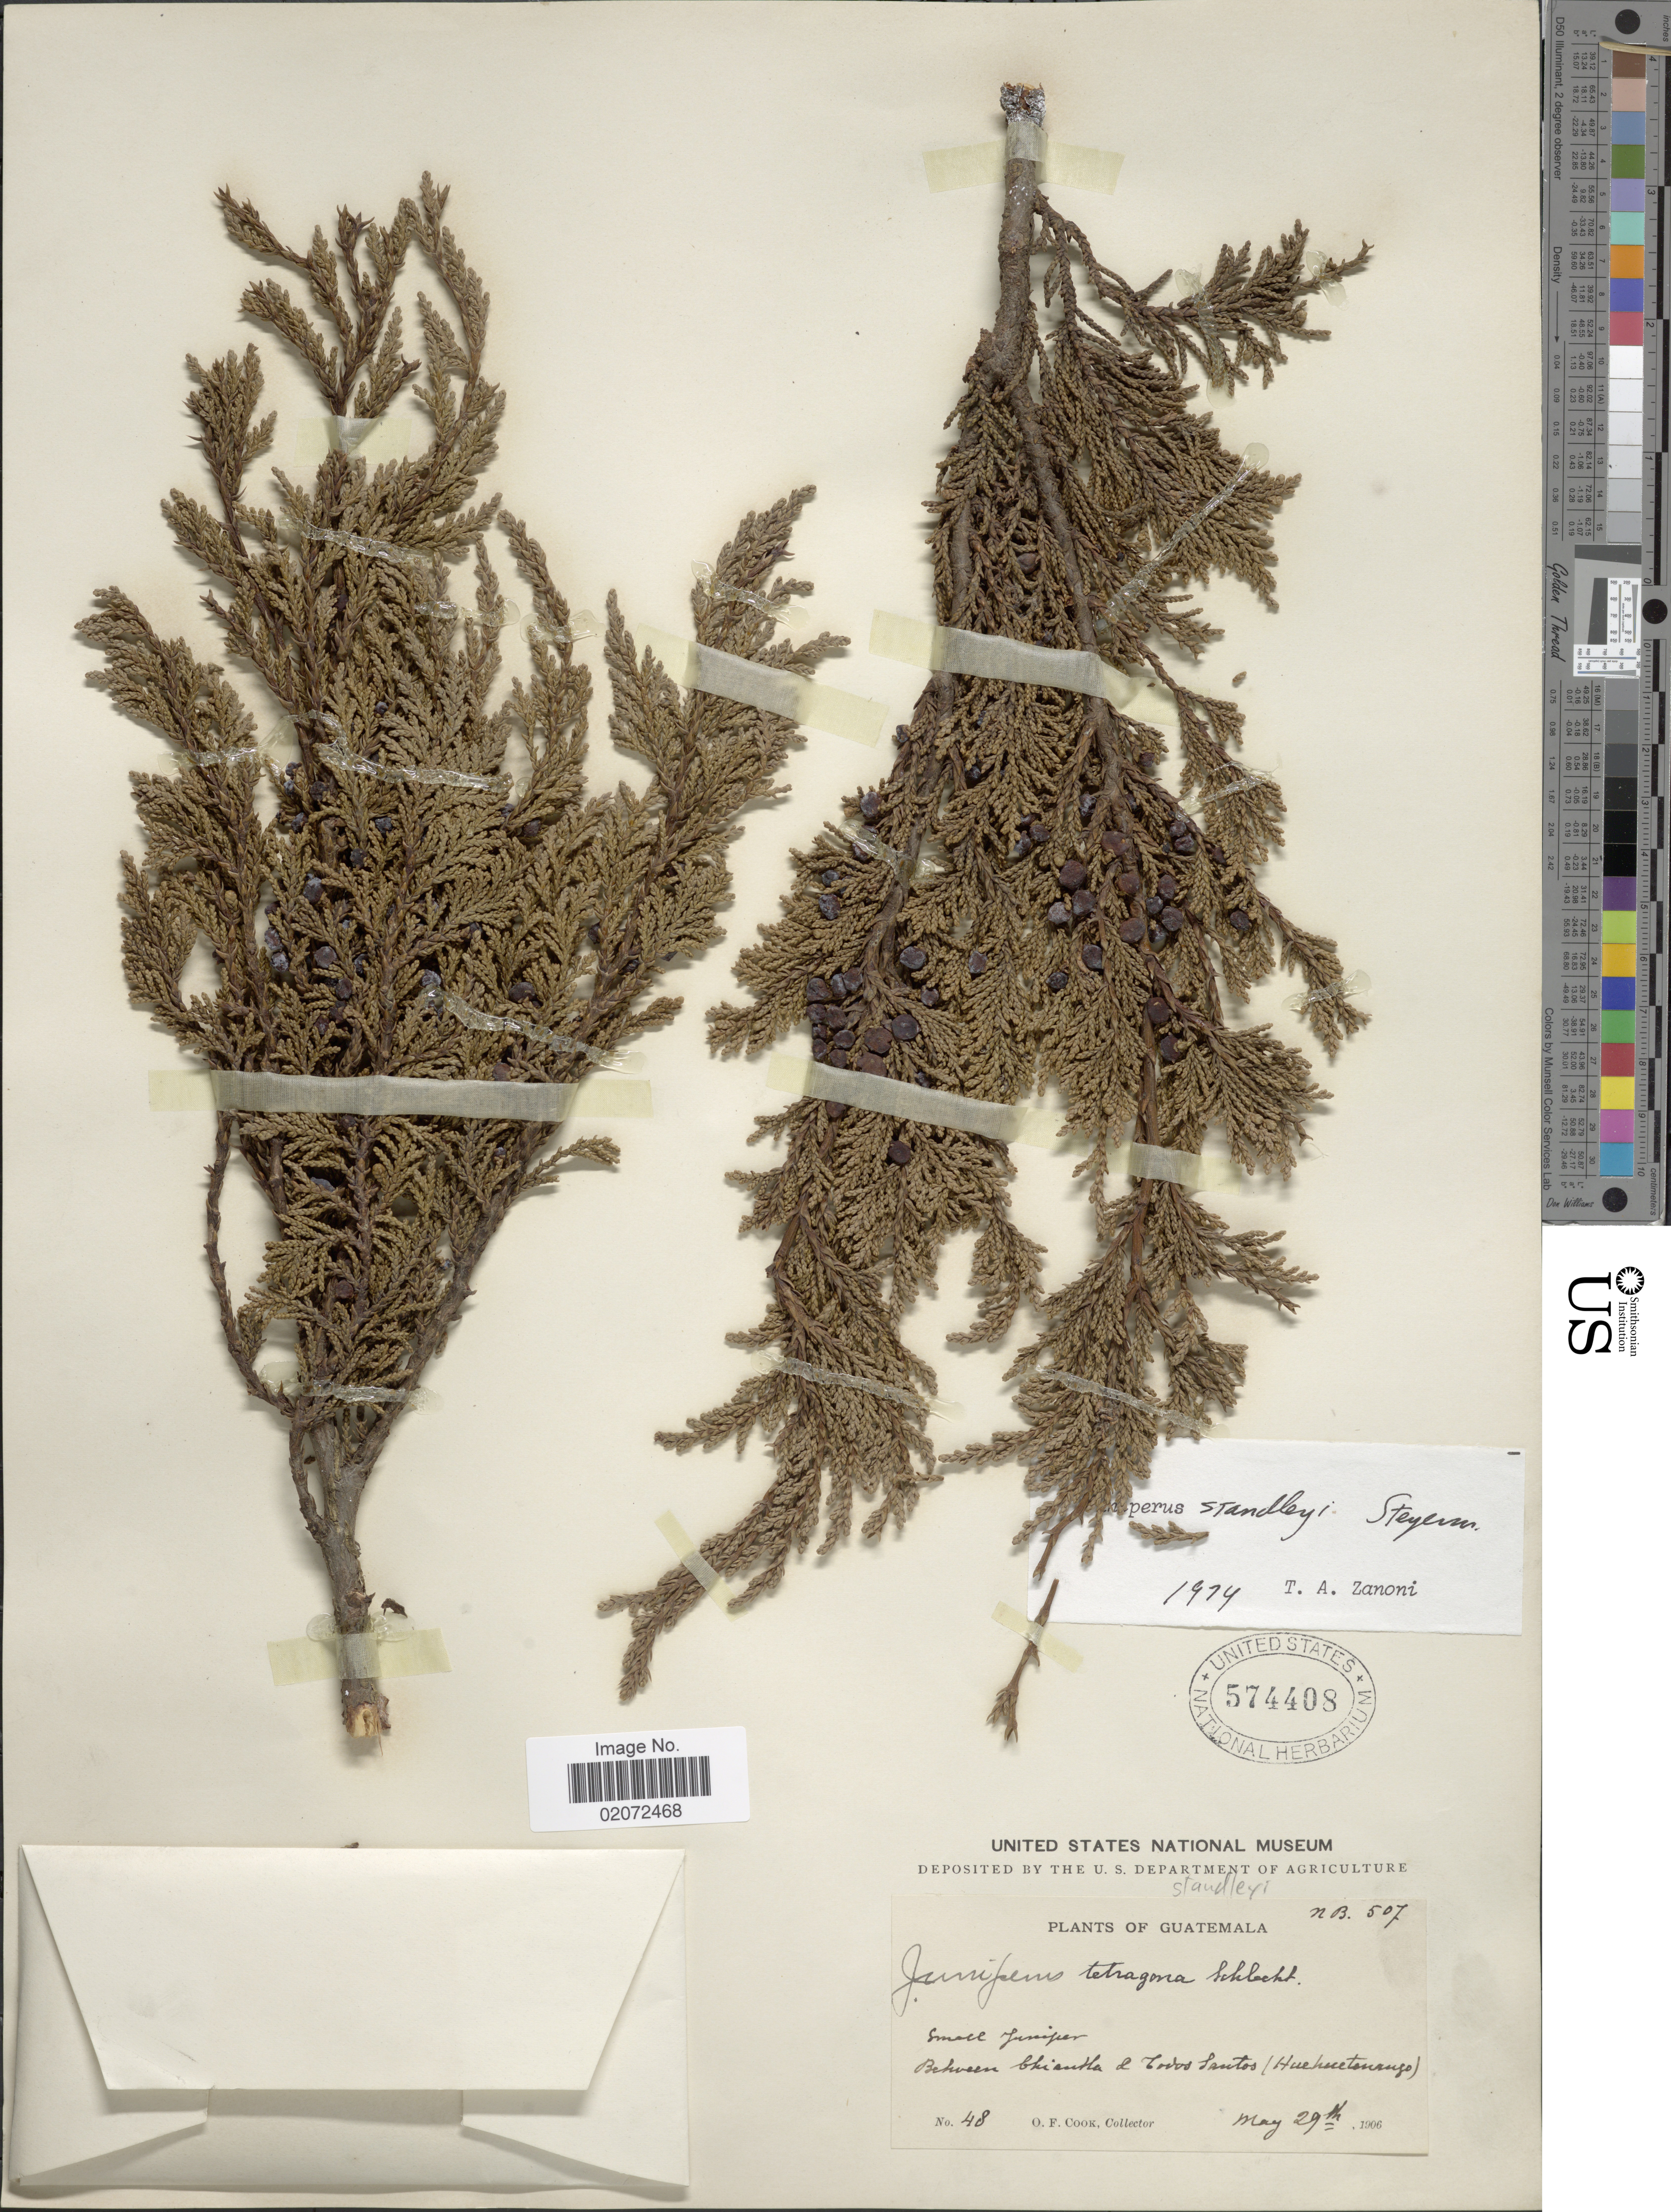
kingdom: Plantae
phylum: Tracheophyta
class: Pinopsida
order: Pinales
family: Cupressaceae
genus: Juniperus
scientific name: Juniperus standleyi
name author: Steyerm.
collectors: O. F. Cook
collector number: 48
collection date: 1906-05-29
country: Guatemala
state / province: Huehuetenango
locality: Between Chiantla & Todos Santos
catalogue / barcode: US 574408